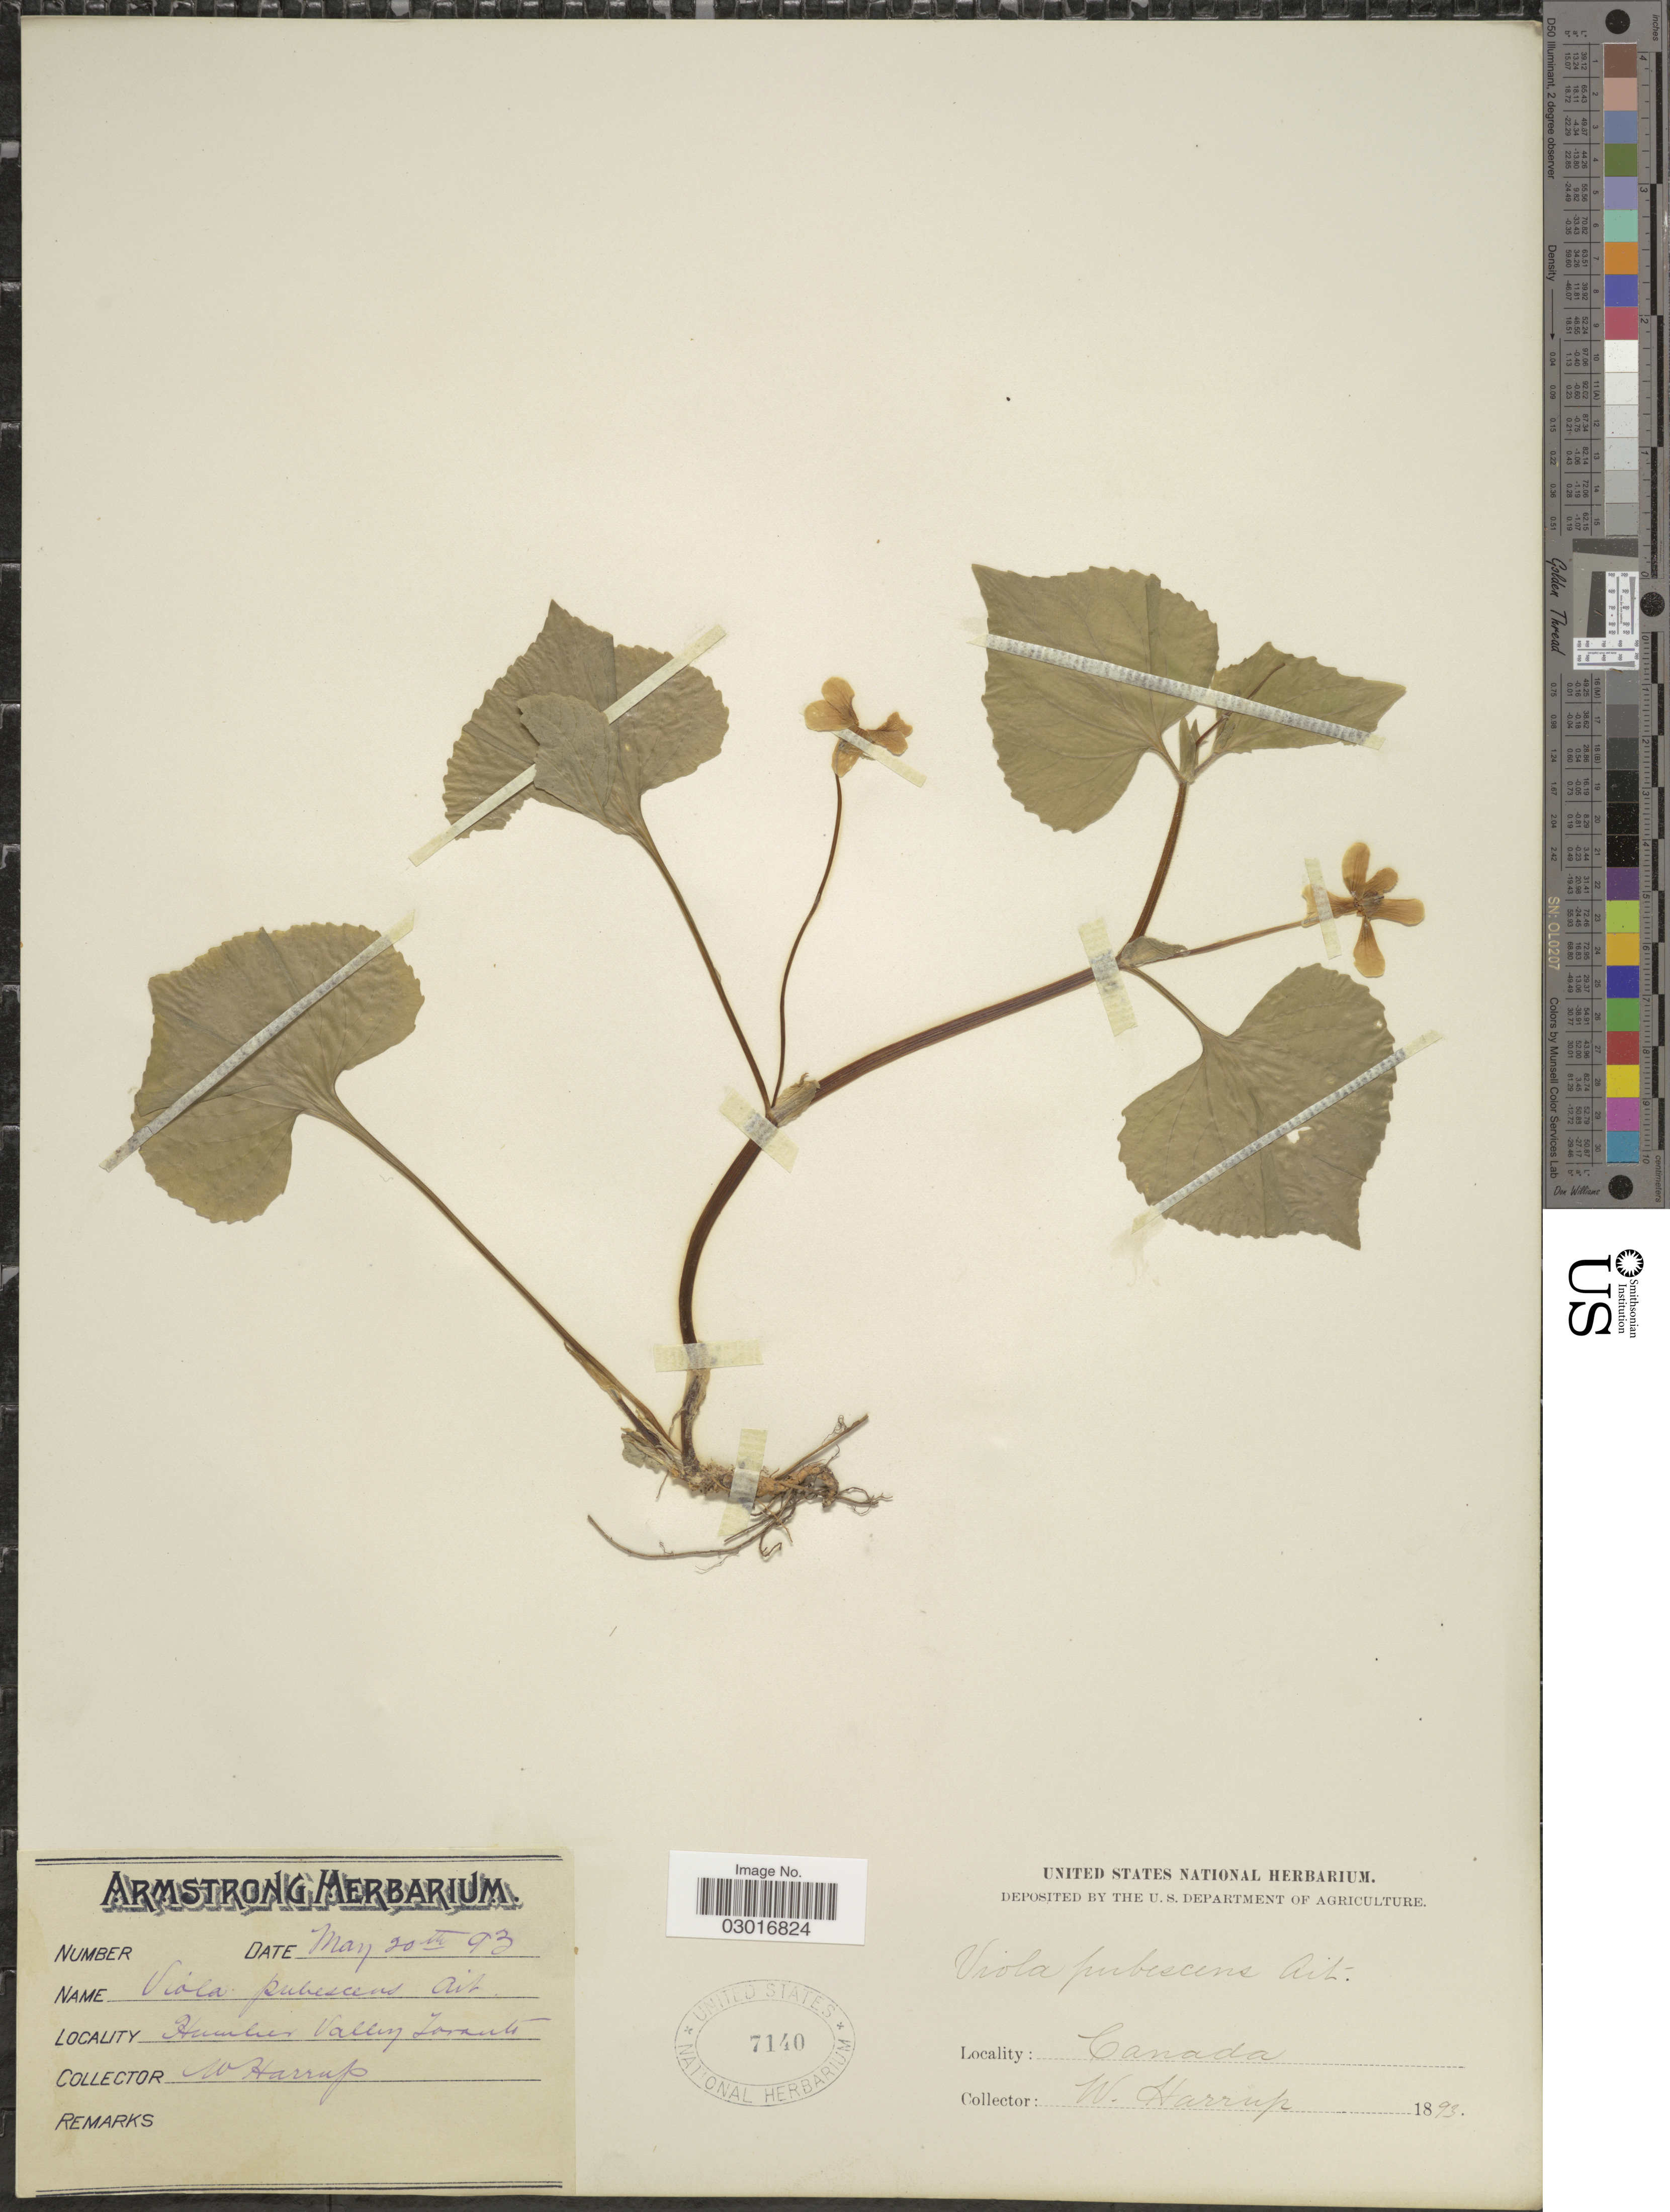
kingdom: Plantae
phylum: Tracheophyta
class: Magnoliopsida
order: Malpighiales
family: Violaceae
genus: Viola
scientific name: Viola scabriuscula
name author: (Torr. & A. Gray) Shafer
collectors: W. Harrup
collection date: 1893-05-20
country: Canada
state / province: Ontario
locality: Humber Valley.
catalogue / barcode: US 7140